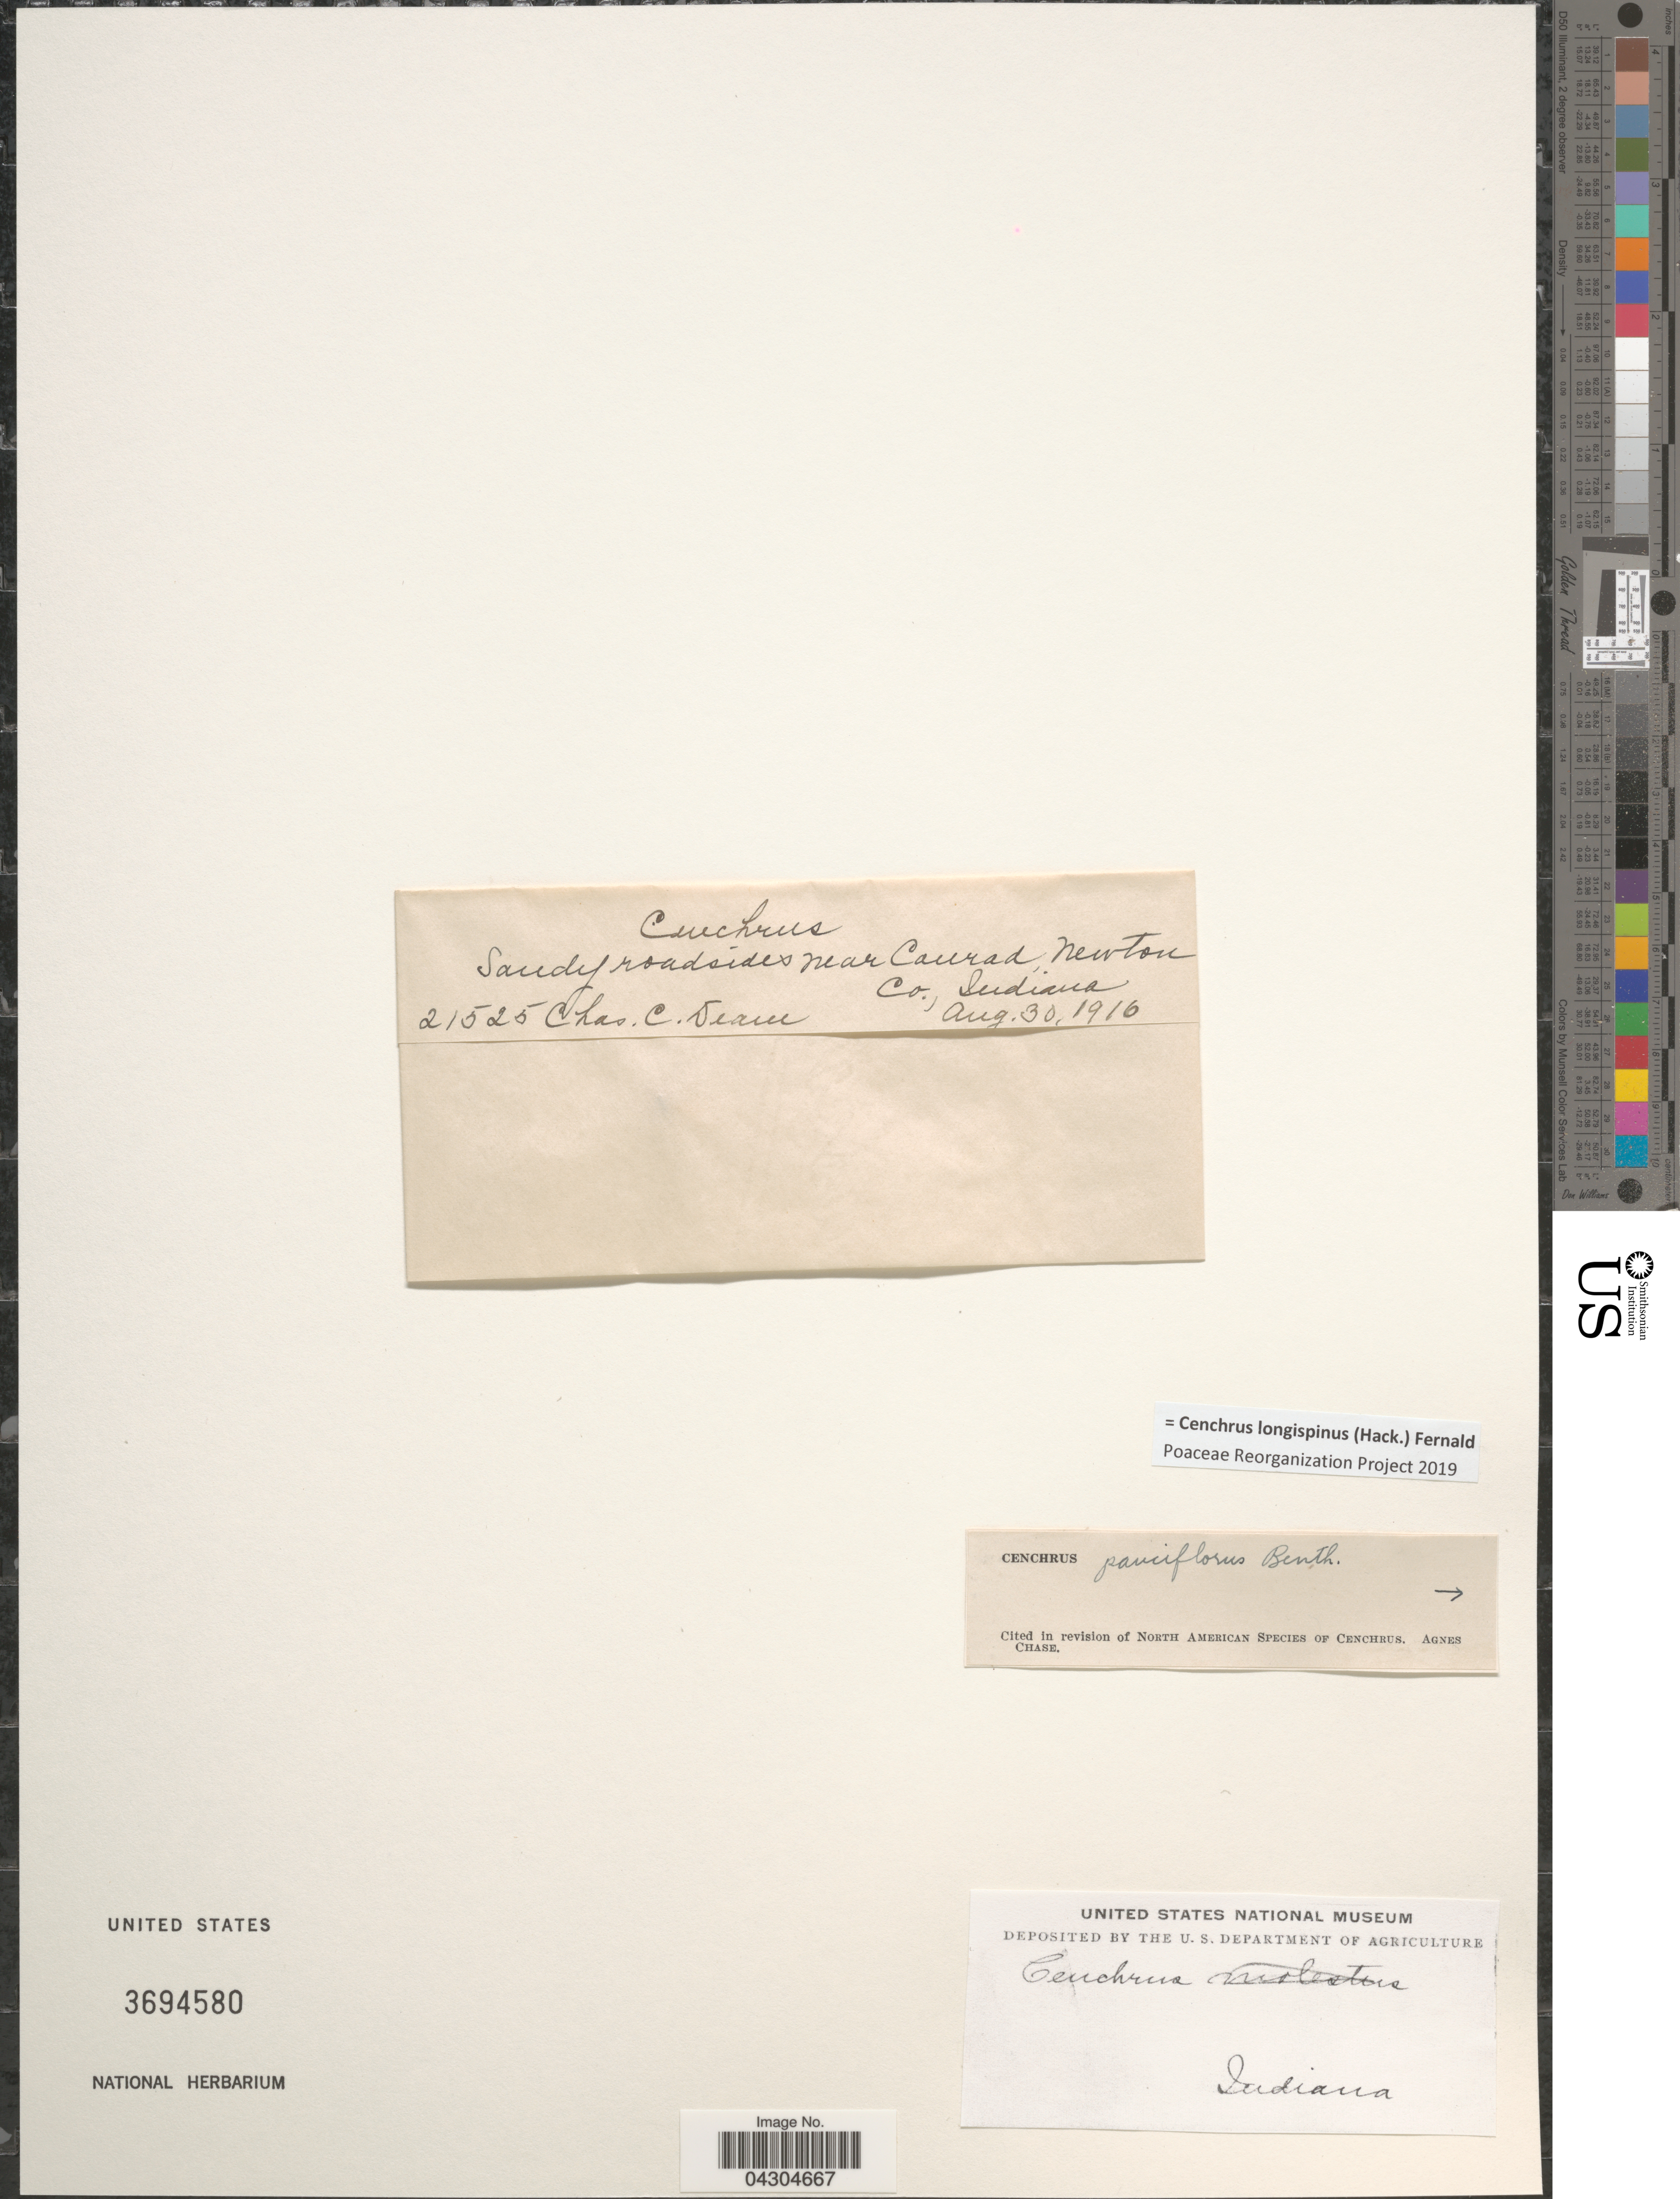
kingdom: Plantae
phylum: Tracheophyta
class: Liliopsida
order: Poales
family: Poaceae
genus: Cenchrus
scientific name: Cenchrus longispinus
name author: (Hack.) Fernald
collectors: C. C. Deam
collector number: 21525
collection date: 1916-08-30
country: United States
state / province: Indiana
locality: Sandy roadsides near Canrad, Newton Co.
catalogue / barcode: US 3694580